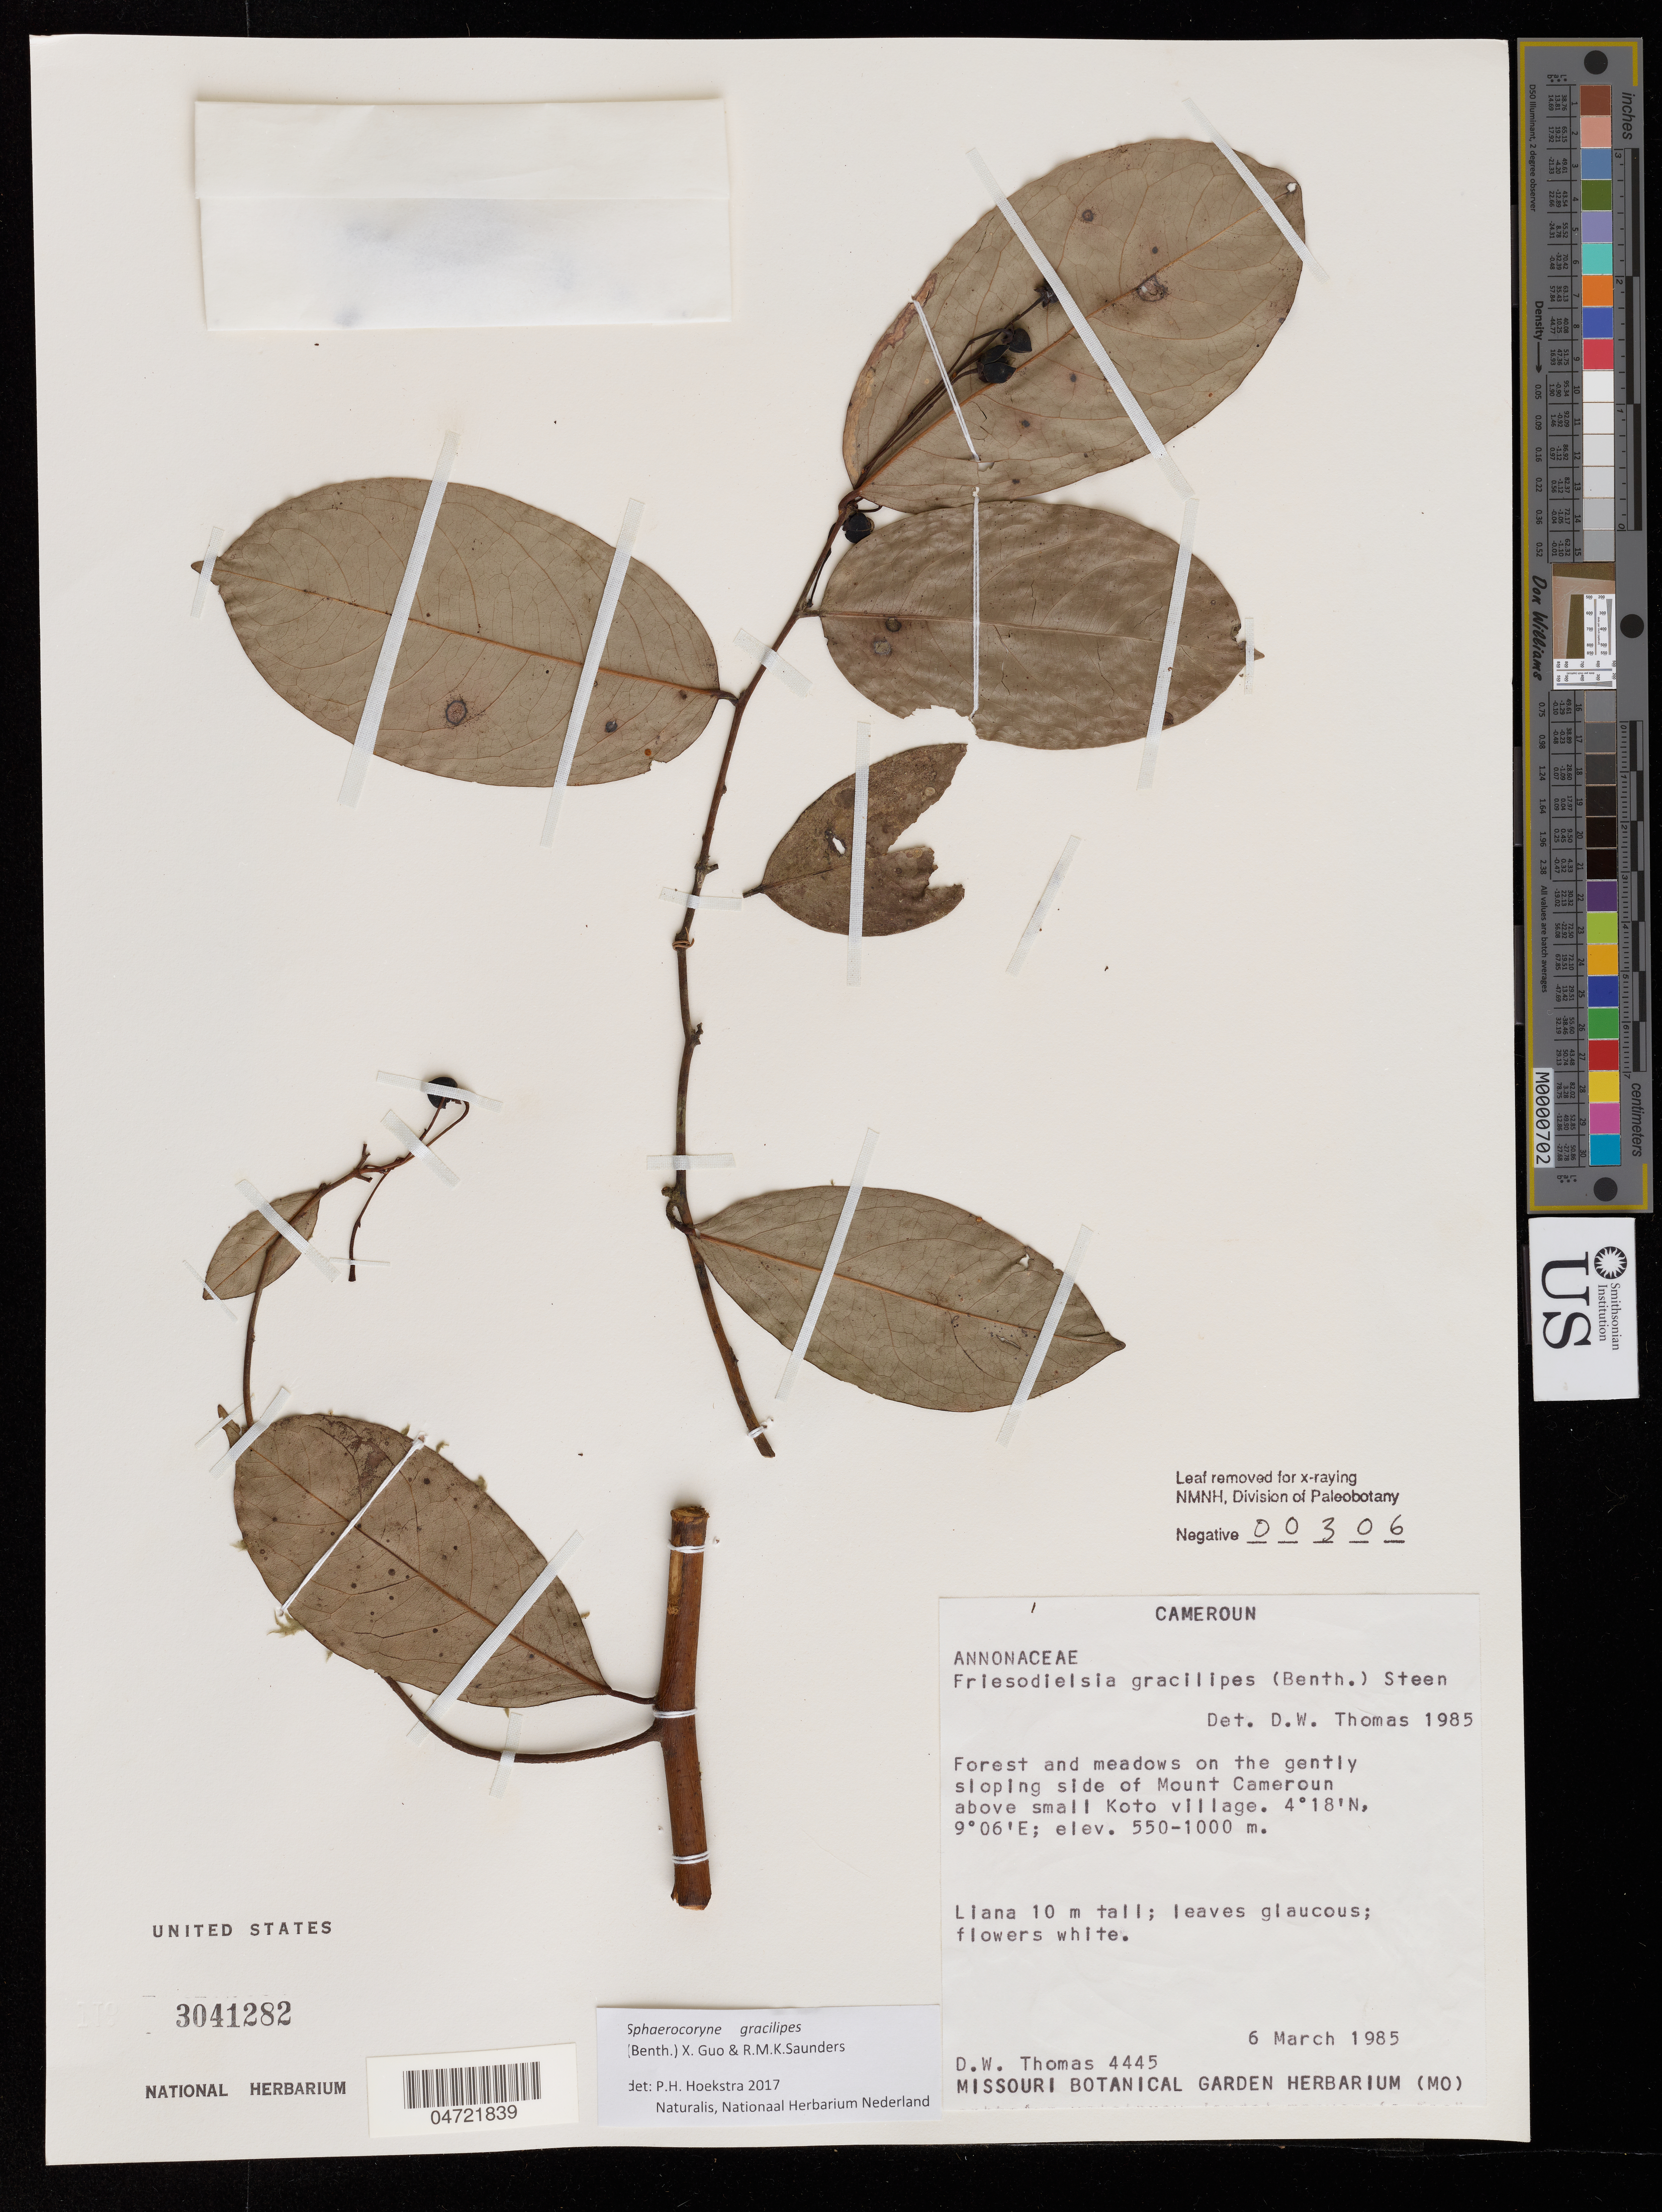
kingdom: Plantae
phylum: Tracheophyta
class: Magnoliopsida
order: Magnoliales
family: Annonaceae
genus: Sphaerocoryne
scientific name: Sphaerocoryne gracilipes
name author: (Benth.) X. Guo & R.M.K. Saunders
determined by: Hoekstra, P. H.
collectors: D. W. Thomas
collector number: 4445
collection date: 1985-03-06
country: Cameroon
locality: Cameroun, forest and meadows on the gently sloping side of Mount Cameroun above small Koto village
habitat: Forest and meadowns on the gently sloping side of Mount Cameroun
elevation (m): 550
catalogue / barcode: US 3041282